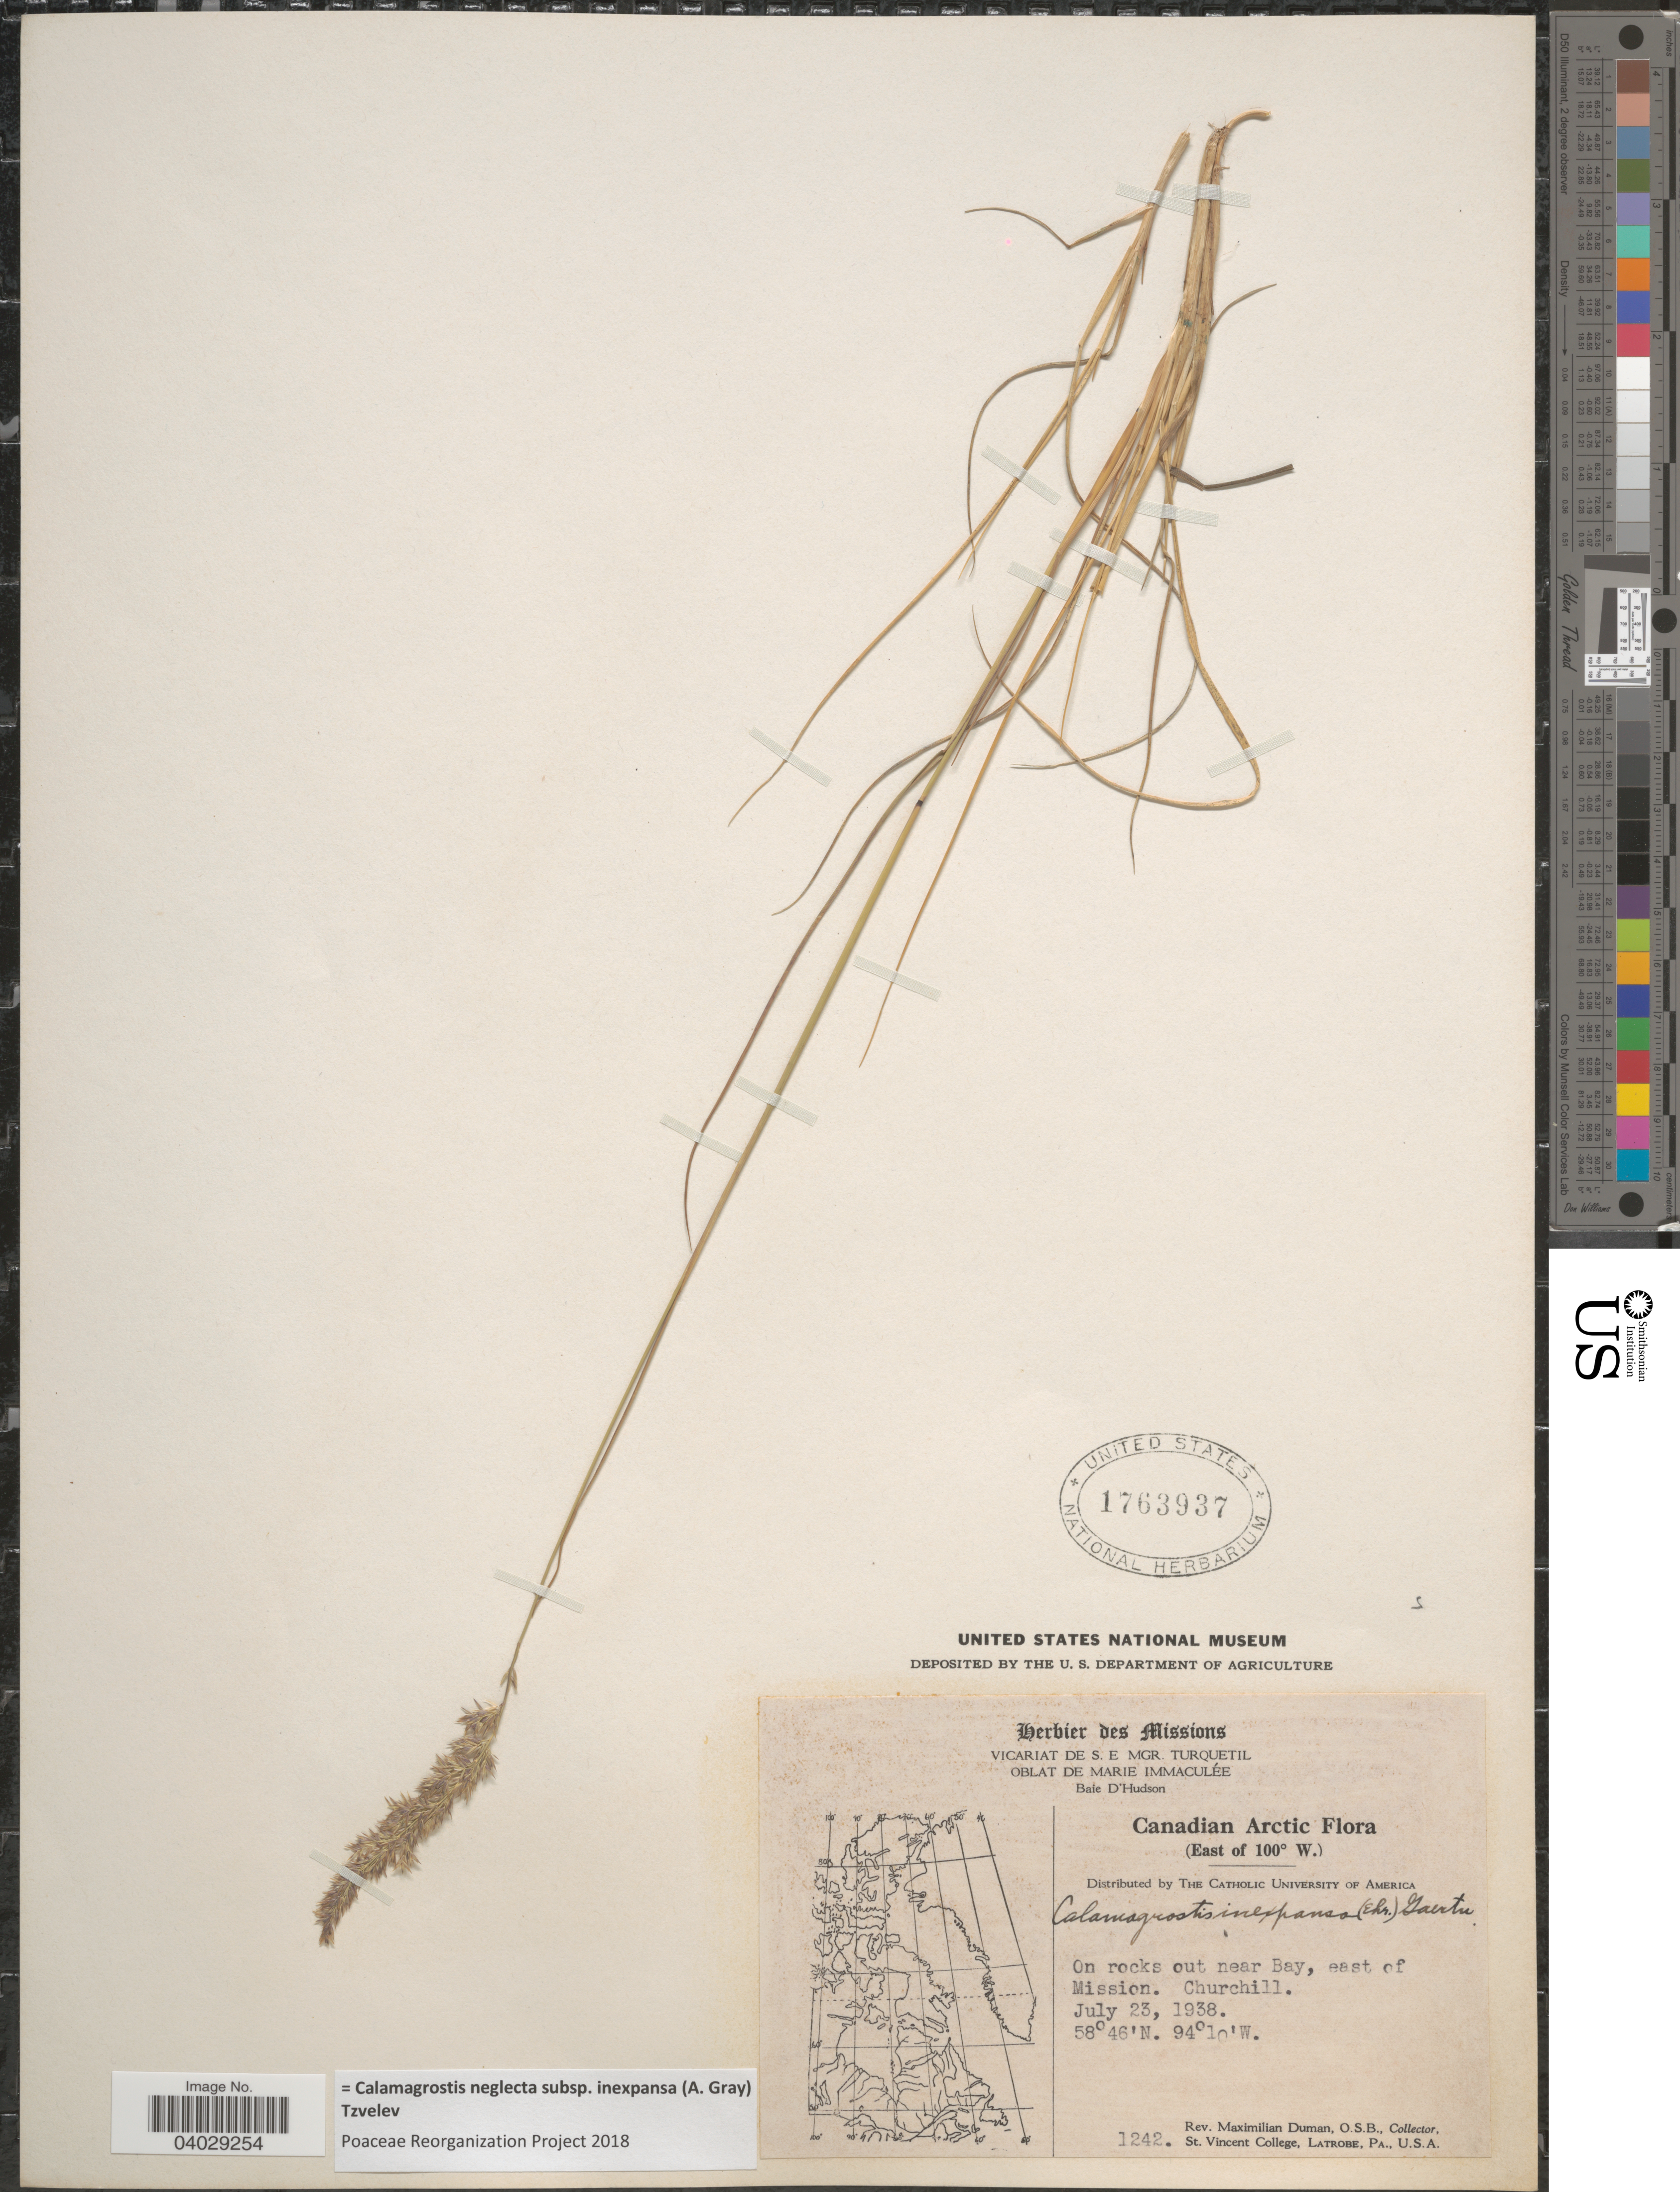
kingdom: Plantae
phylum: Tracheophyta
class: Liliopsida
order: Poales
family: Poaceae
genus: Calamagrostis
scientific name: Calamagrostis neglecta subsp. inexpansa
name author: (A. Gray) Tzvelev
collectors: M. Duman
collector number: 1242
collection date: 1938-07-23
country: Canada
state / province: Manitoba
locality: Canadian Arctic. On rocks out near Bay, east of Mission. Churchill.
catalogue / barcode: US 1763937